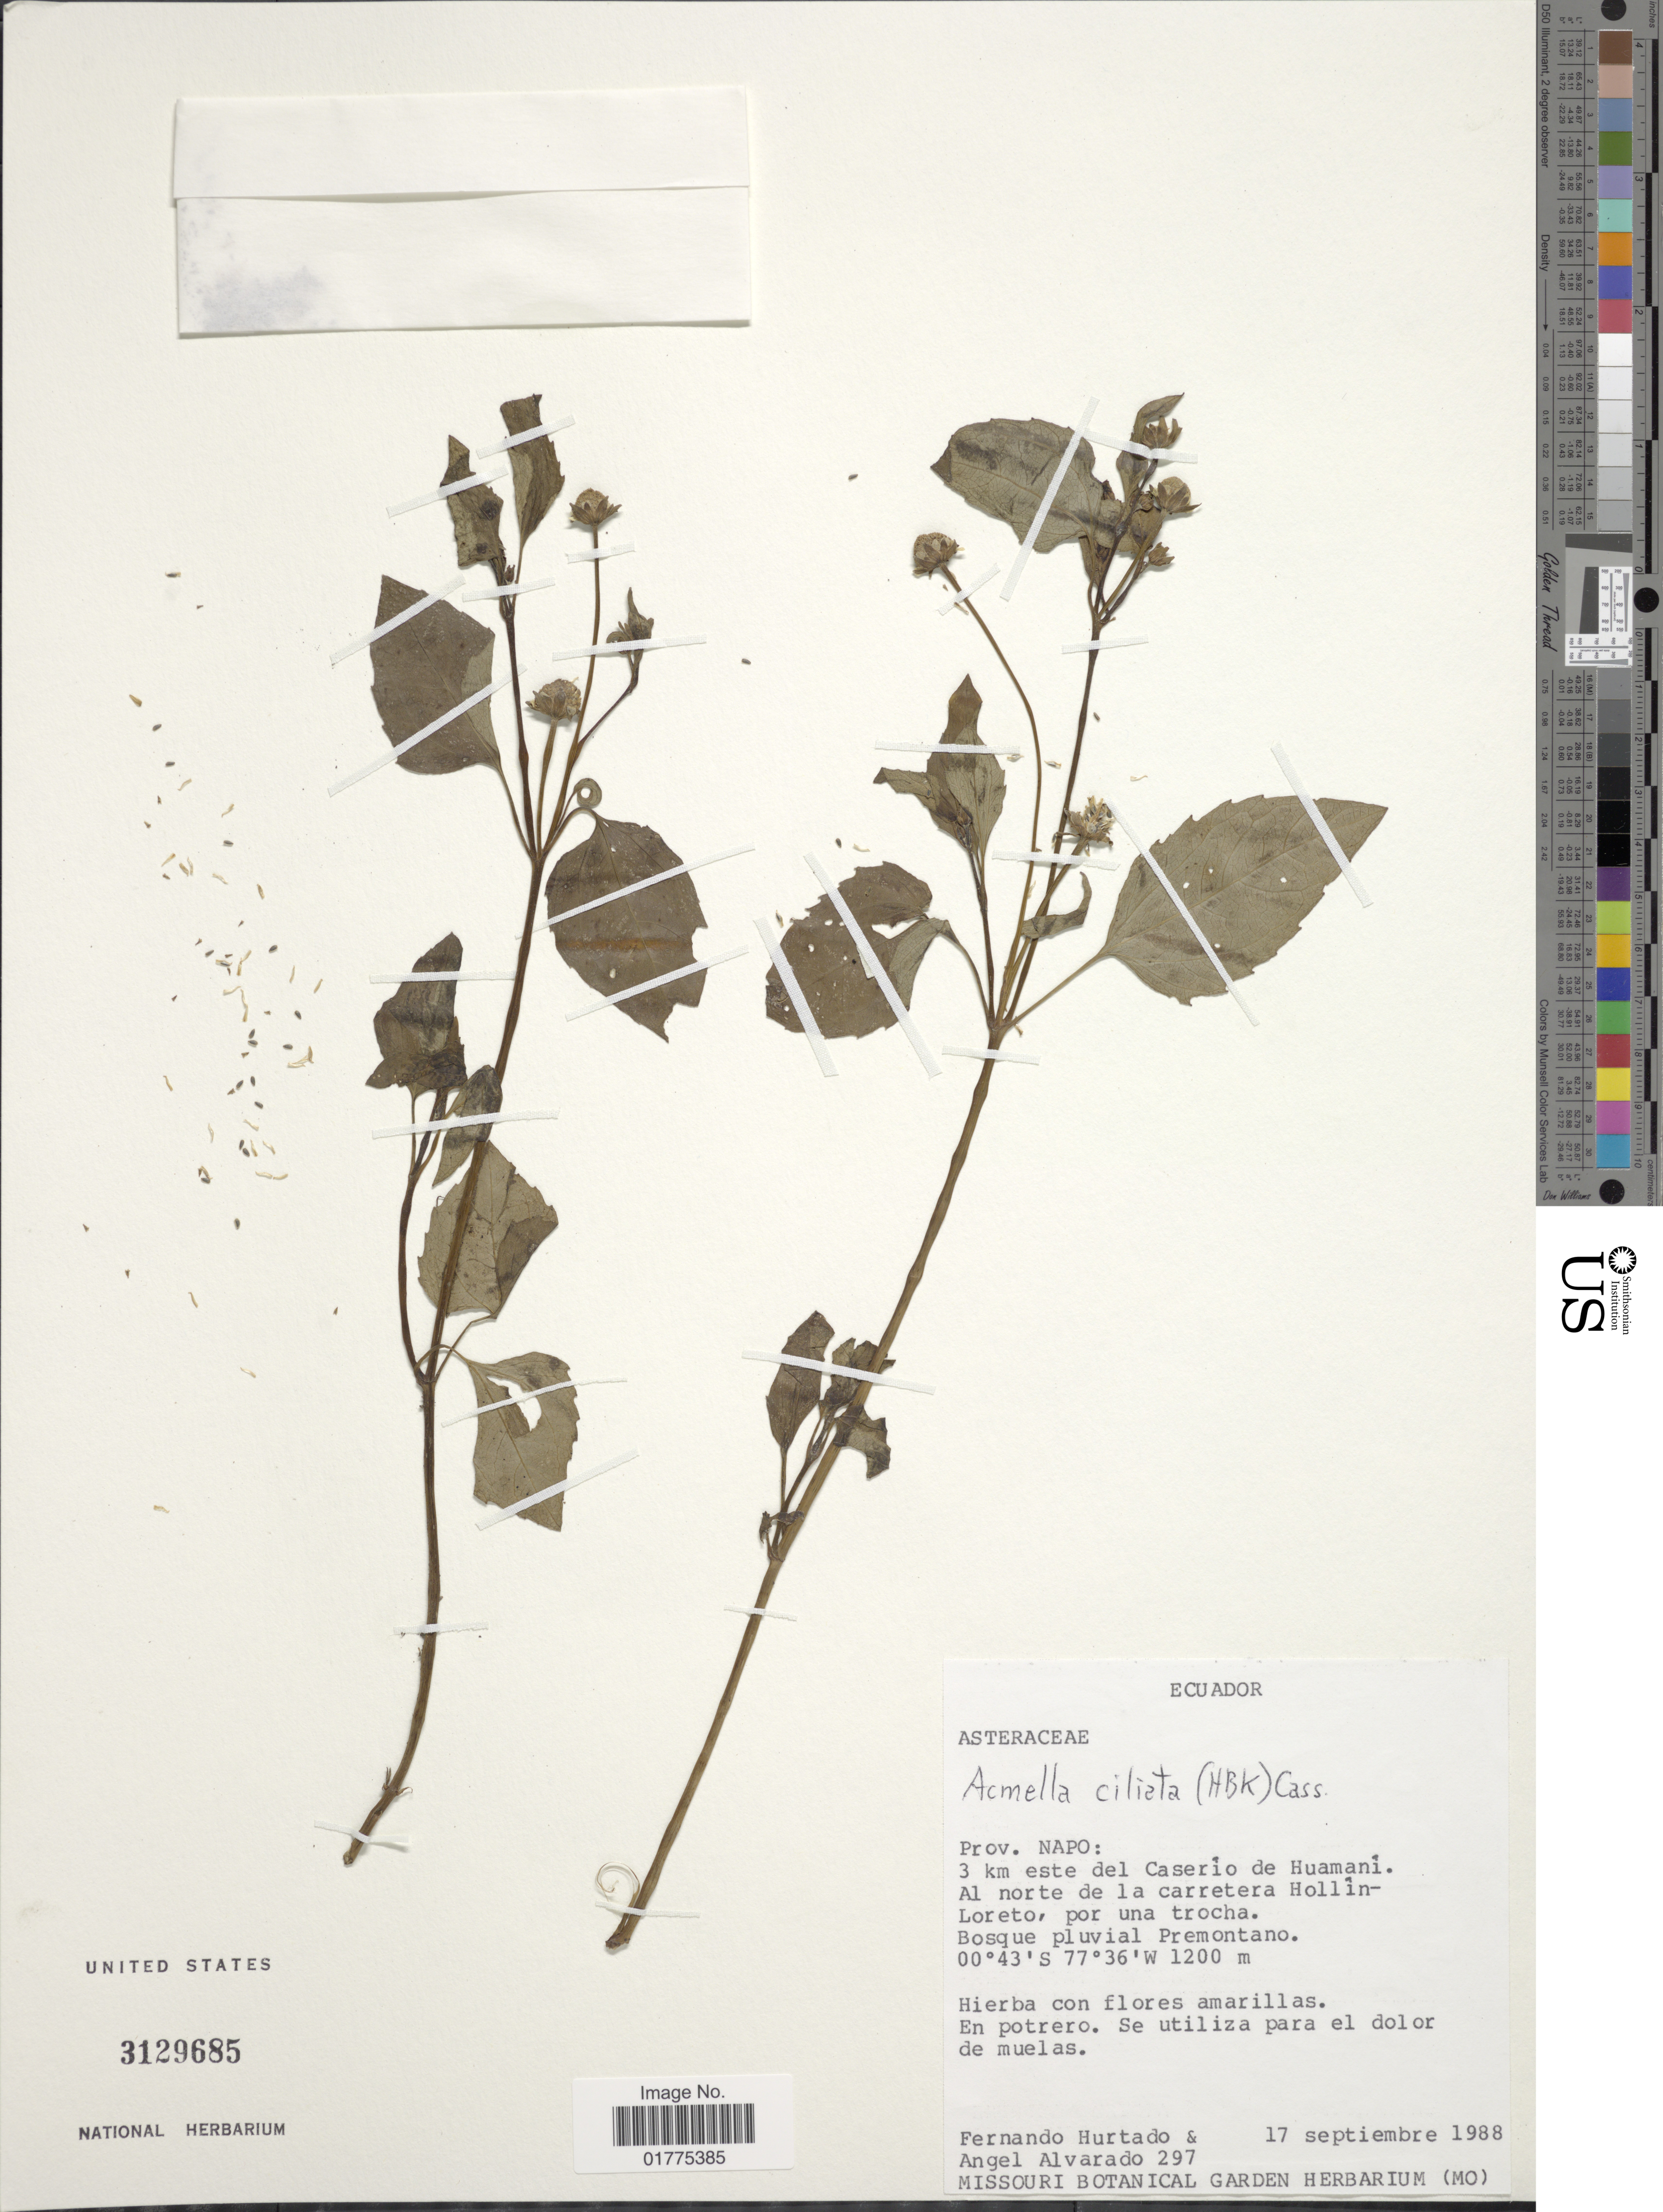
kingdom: Plantae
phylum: Tracheophyta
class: Magnoliopsida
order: Asterales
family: Asteraceae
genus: Acmella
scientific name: Acmella ciliata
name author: (Kunth) Cass.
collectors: F. Hurtado & A. Alvarado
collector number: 297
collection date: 1988-09-17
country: Ecuador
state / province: Napo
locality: Prov. Napo: 3 km este del Caserio de Huamani, Al norte de la carretera Hollin-Loreto, por una trocha, Bosque pluvial Premontano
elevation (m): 1200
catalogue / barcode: US 3129685